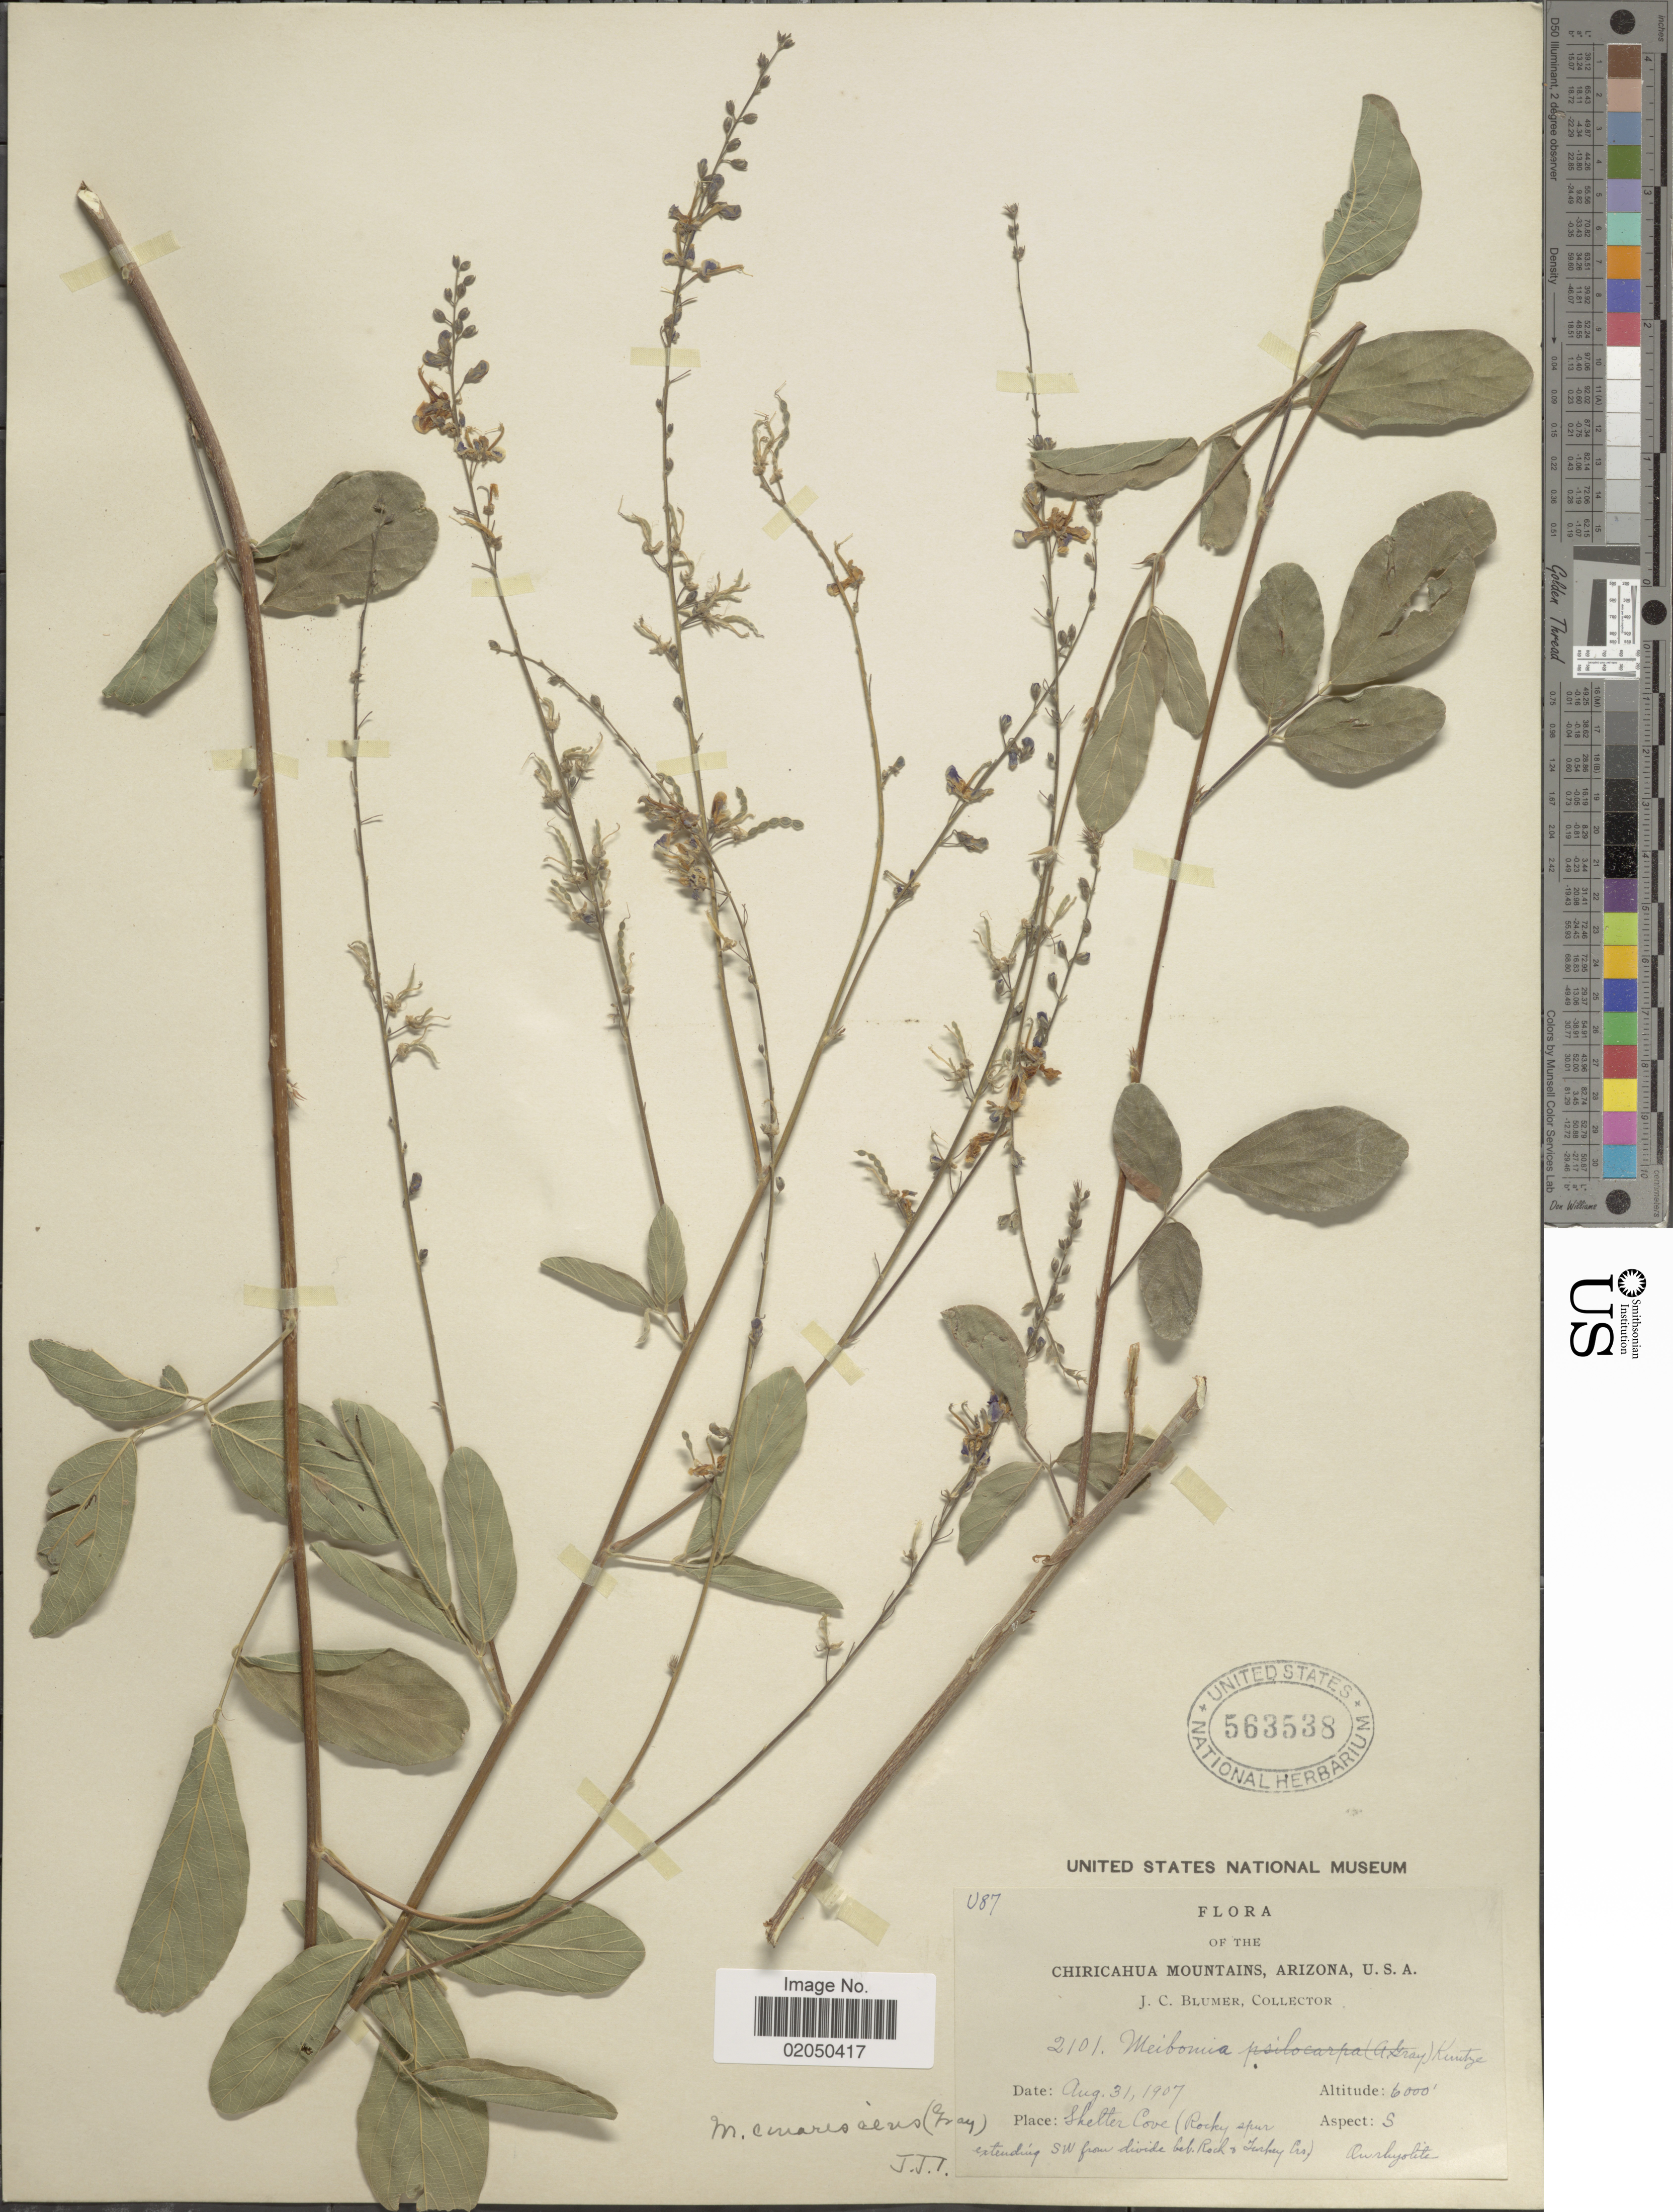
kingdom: Plantae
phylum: Tracheophyta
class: Magnoliopsida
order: Fabales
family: Fabaceae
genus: Desmodium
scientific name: Desmodium cinerascens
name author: A. Gray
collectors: J. C. Blumer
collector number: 087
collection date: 1907-08-31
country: United States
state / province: Arizona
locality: Chiricahua Mountains. Shelter Cove (Rocky slopes extending SW from divide bet. Rock & Turkey Crs.)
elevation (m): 1829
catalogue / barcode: US 563538